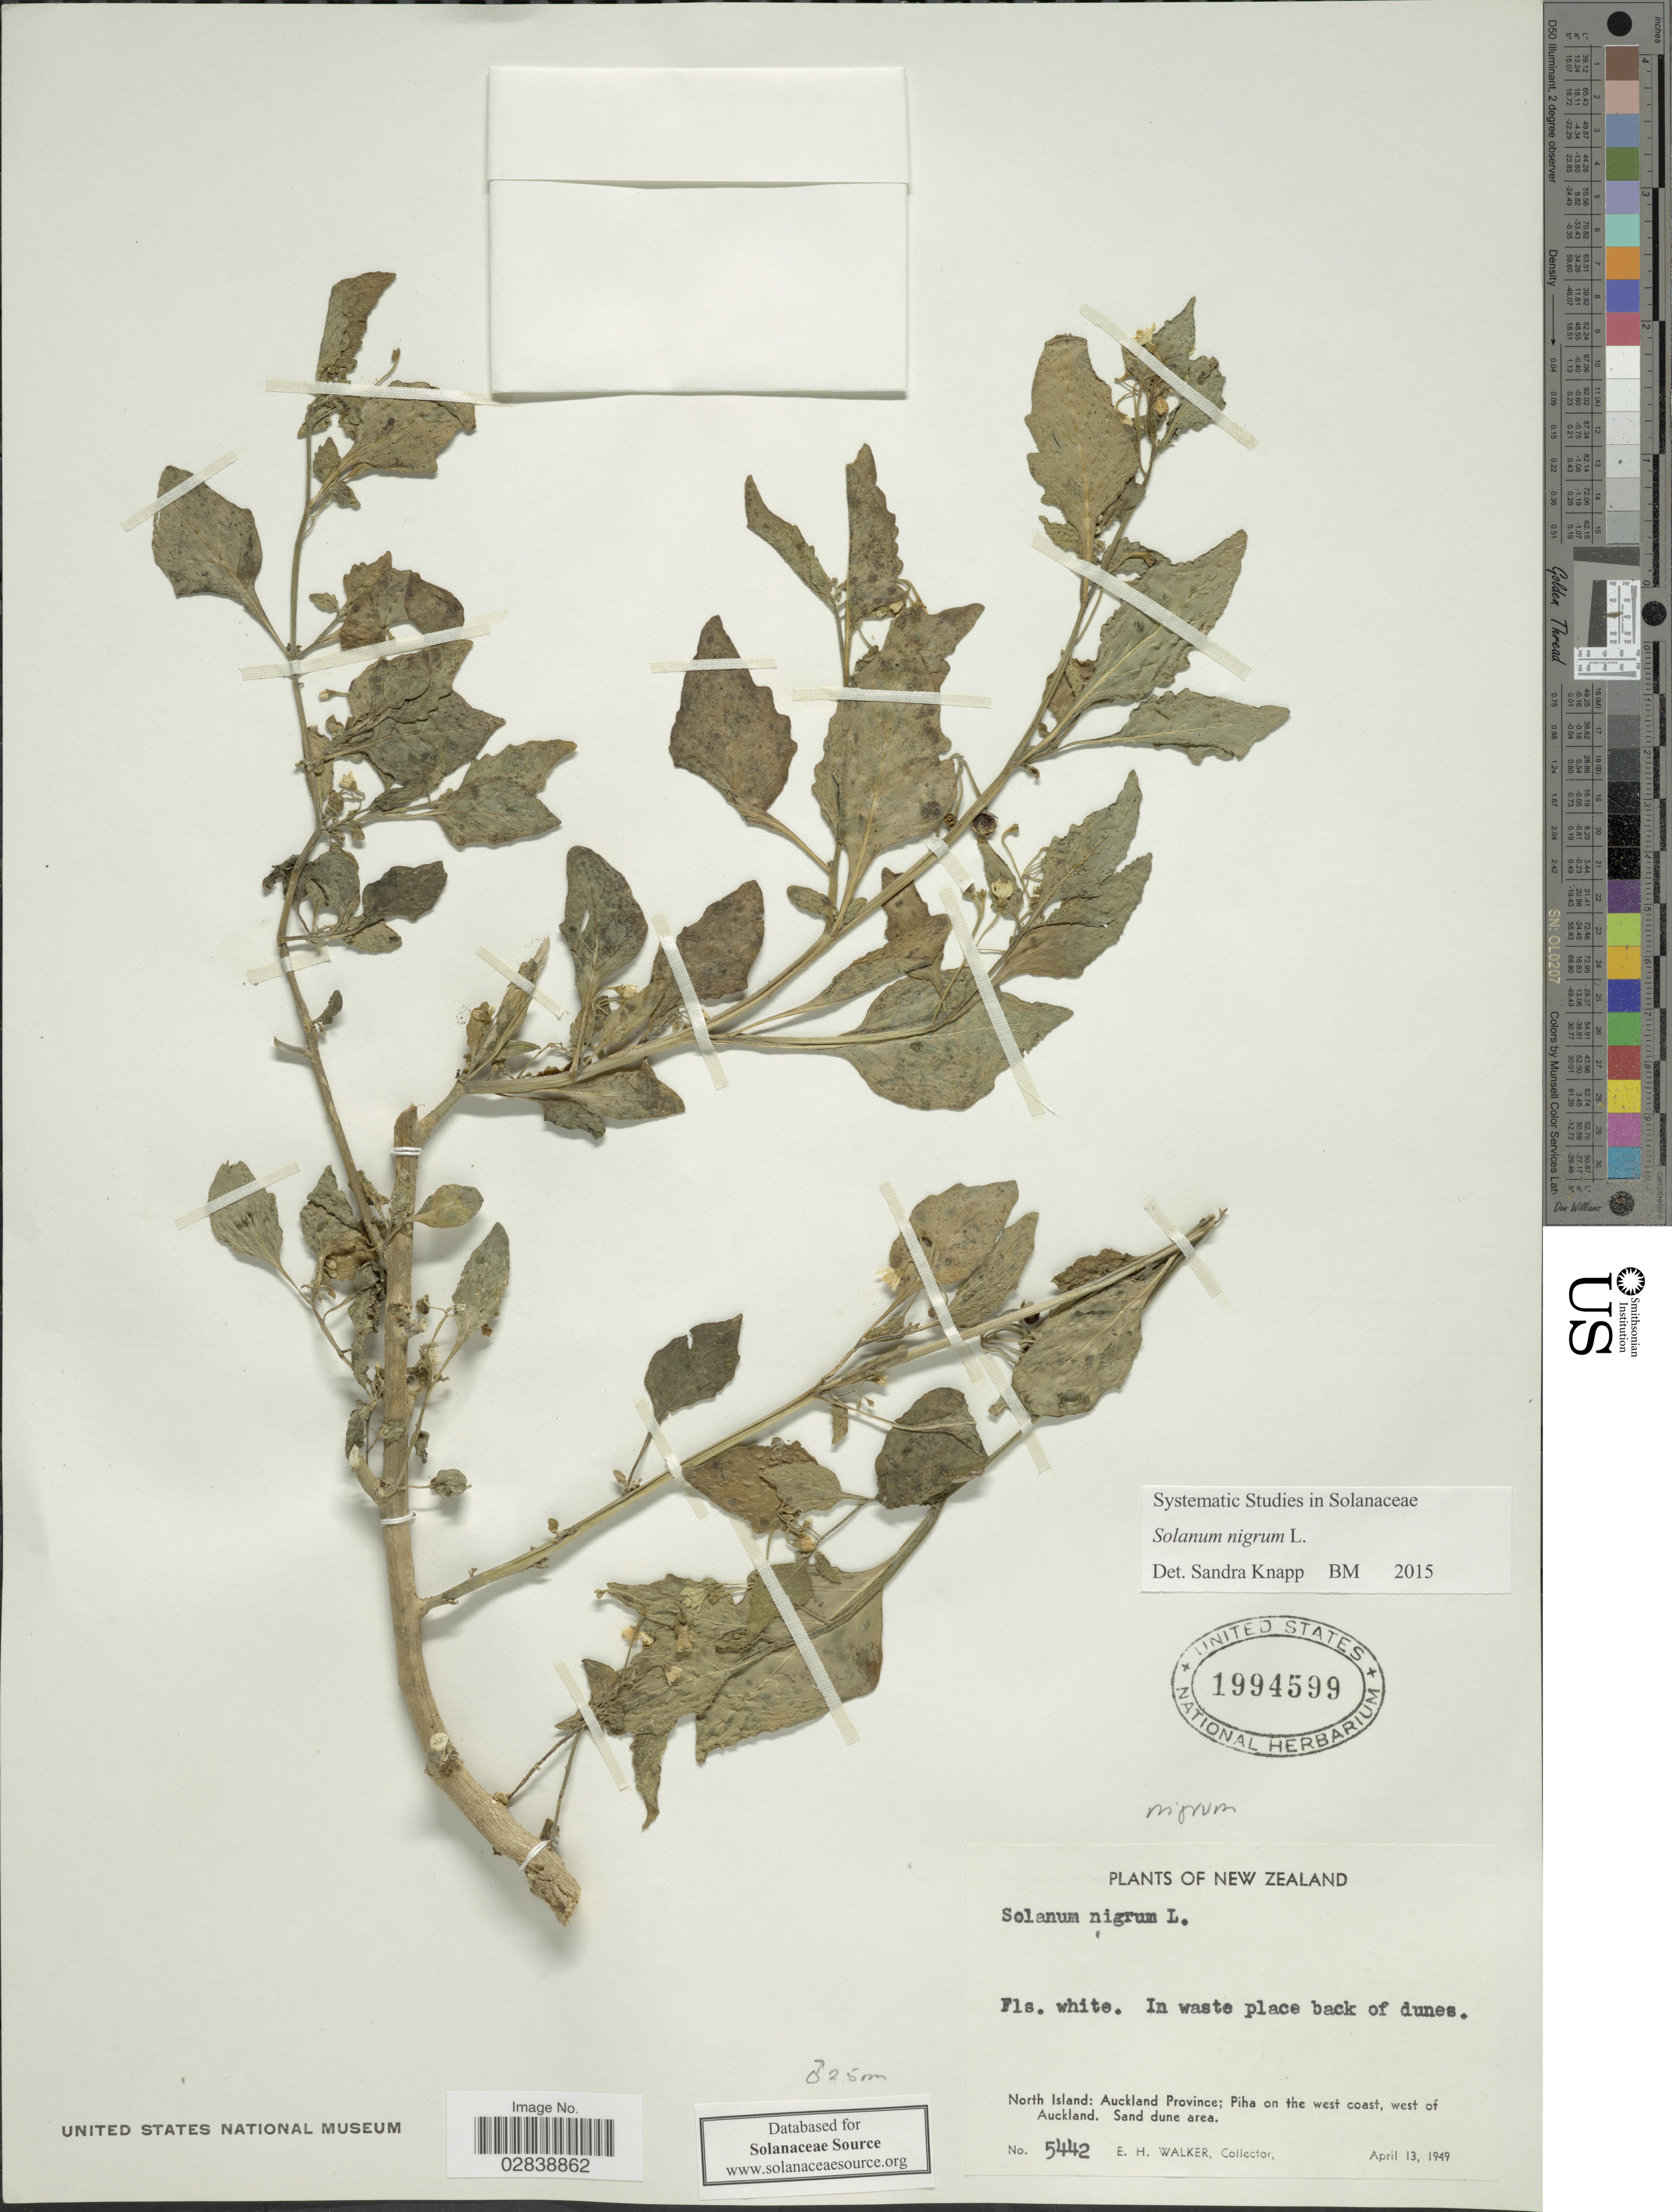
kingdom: Plantae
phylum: Tracheophyta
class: Magnoliopsida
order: Solanales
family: Solanaceae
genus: Solanum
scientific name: Solanum nigrum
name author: L.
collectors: E. H. Walker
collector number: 5442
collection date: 1949-04-13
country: New Zealand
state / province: Auckland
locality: North Island: Auckland Province; Piha on the west coast, west of Auckland.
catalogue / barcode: US 1994599